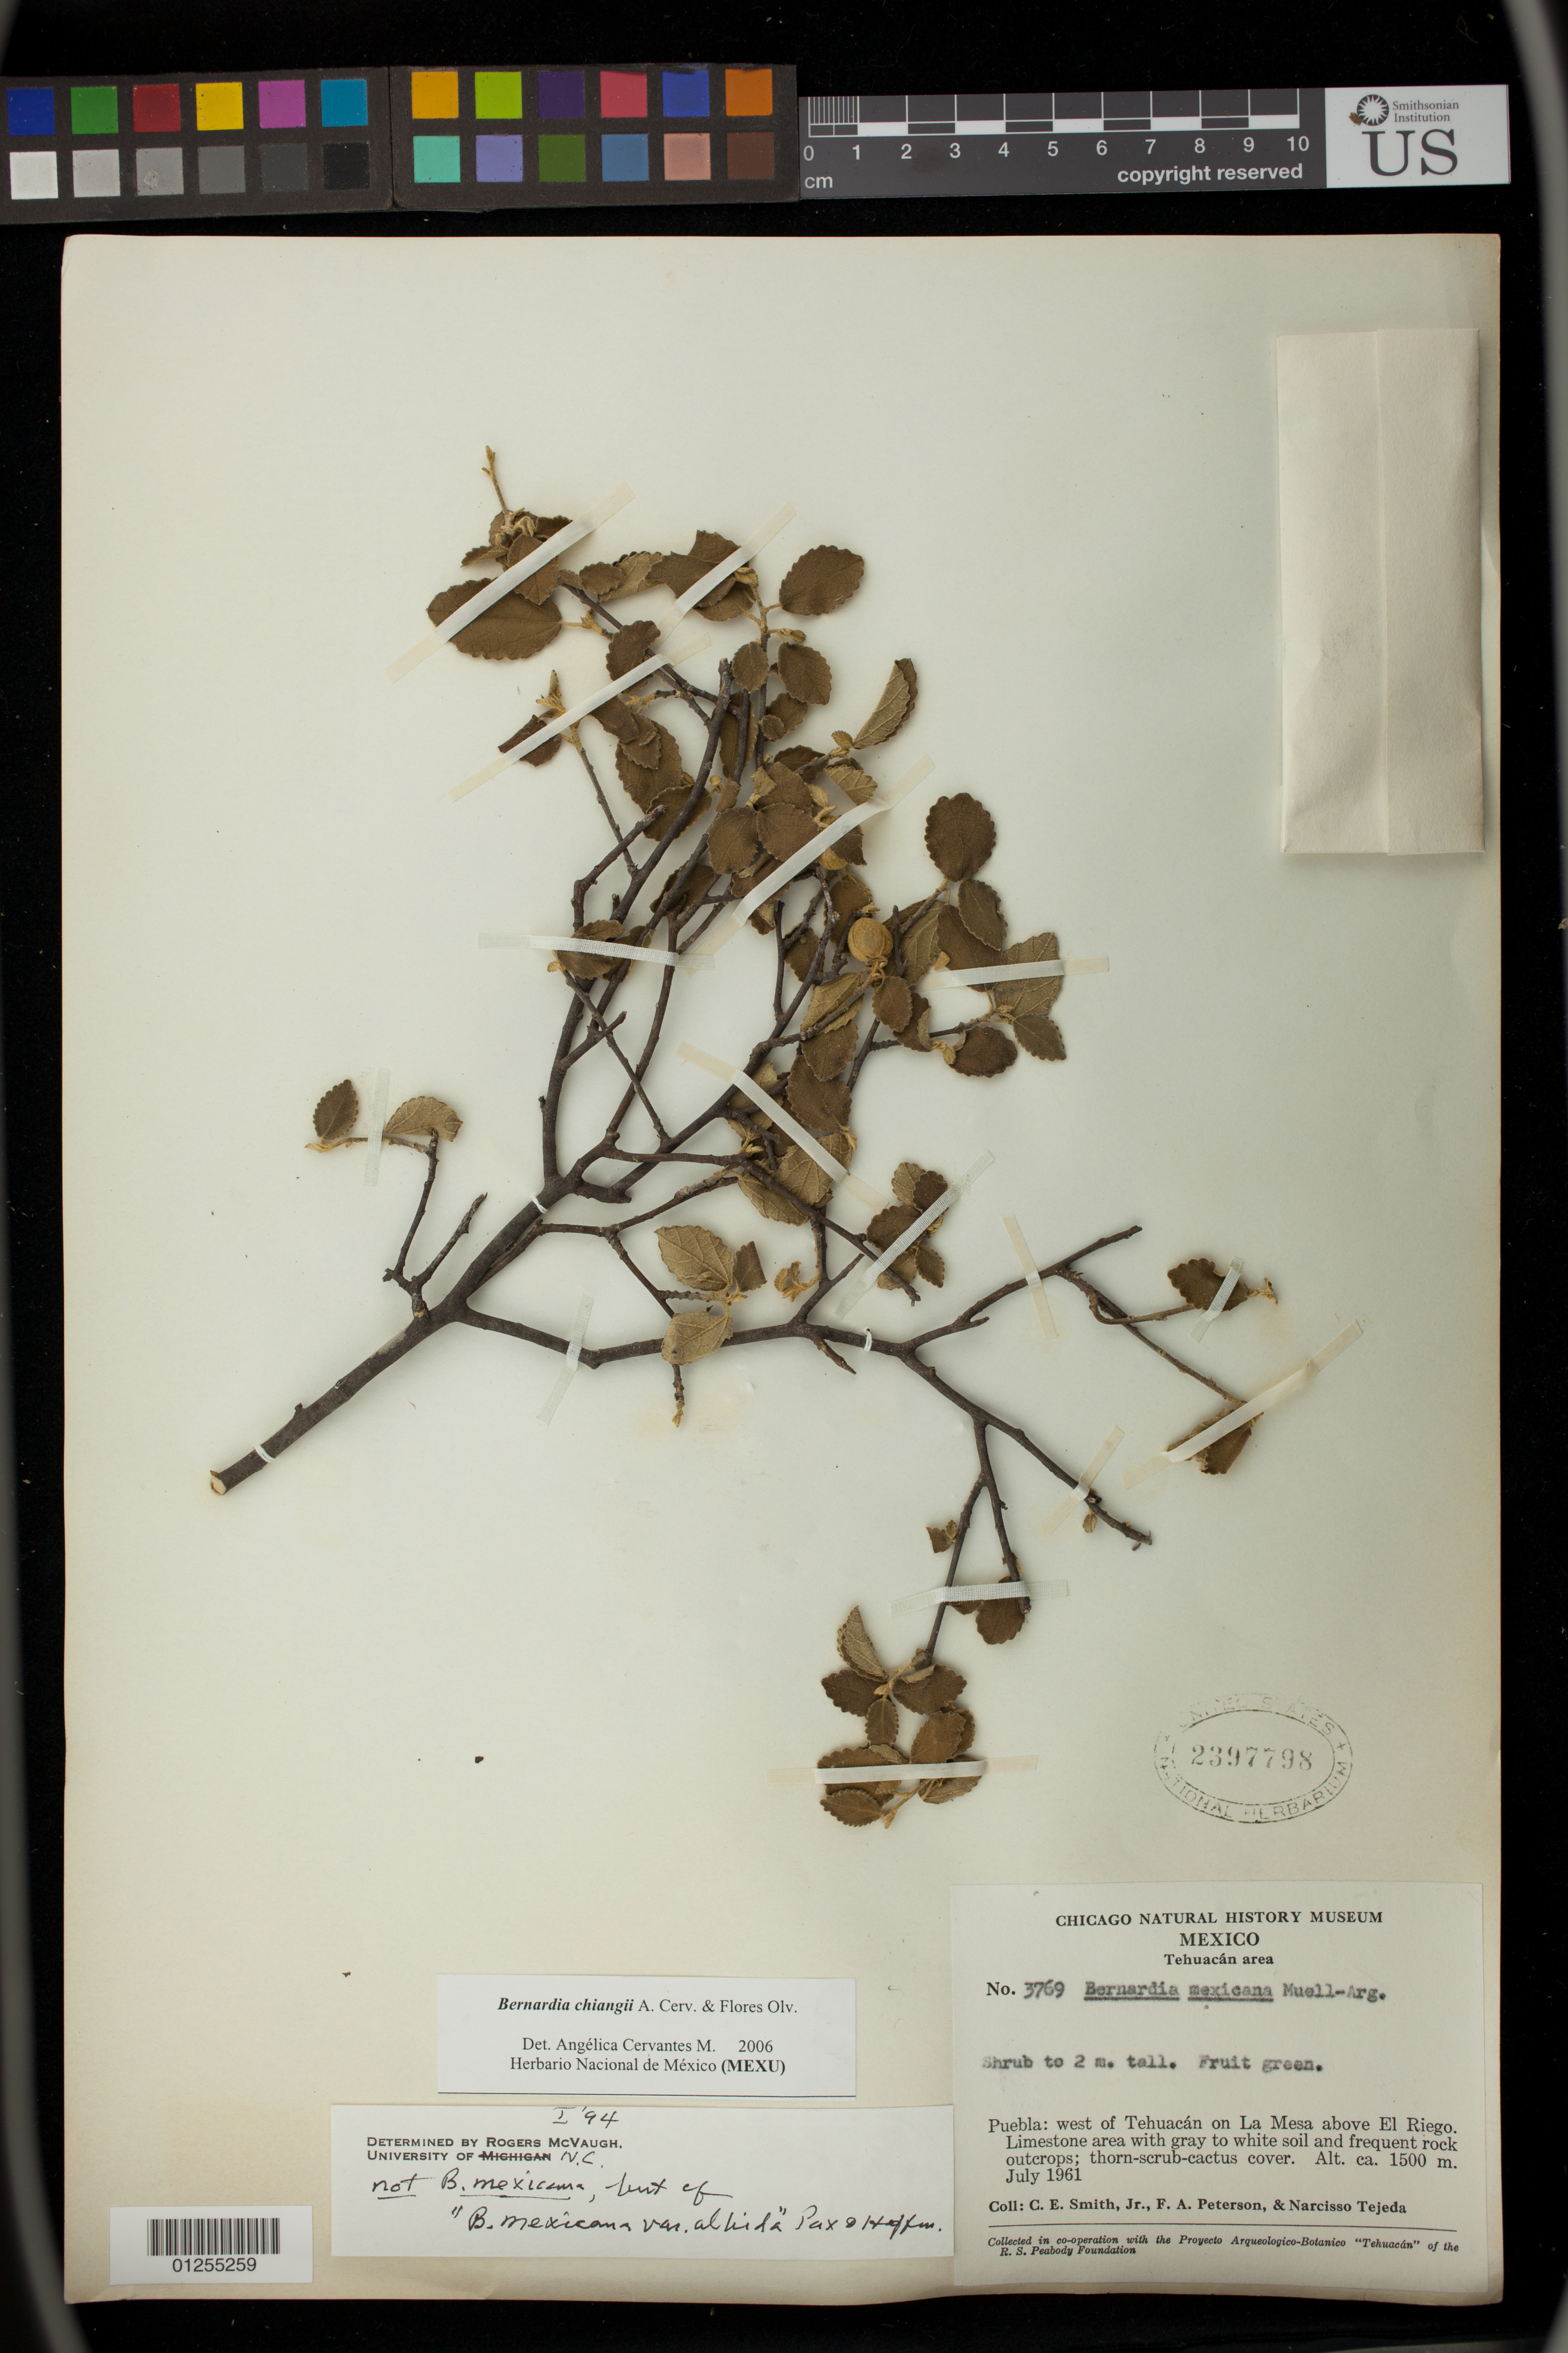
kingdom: Plantae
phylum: Tracheophyta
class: Magnoliopsida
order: Malpighiales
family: Euphorbiaceae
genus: Bernardia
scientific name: Bernardia chiangii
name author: Cervantes Maldonado & Flores Olv.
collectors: C. E. Smith Jr.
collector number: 3769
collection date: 1961-07-01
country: Mexico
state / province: Puebla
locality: west of Tehuacan on La Mesa above El Riego.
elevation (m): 1500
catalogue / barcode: US 2397798